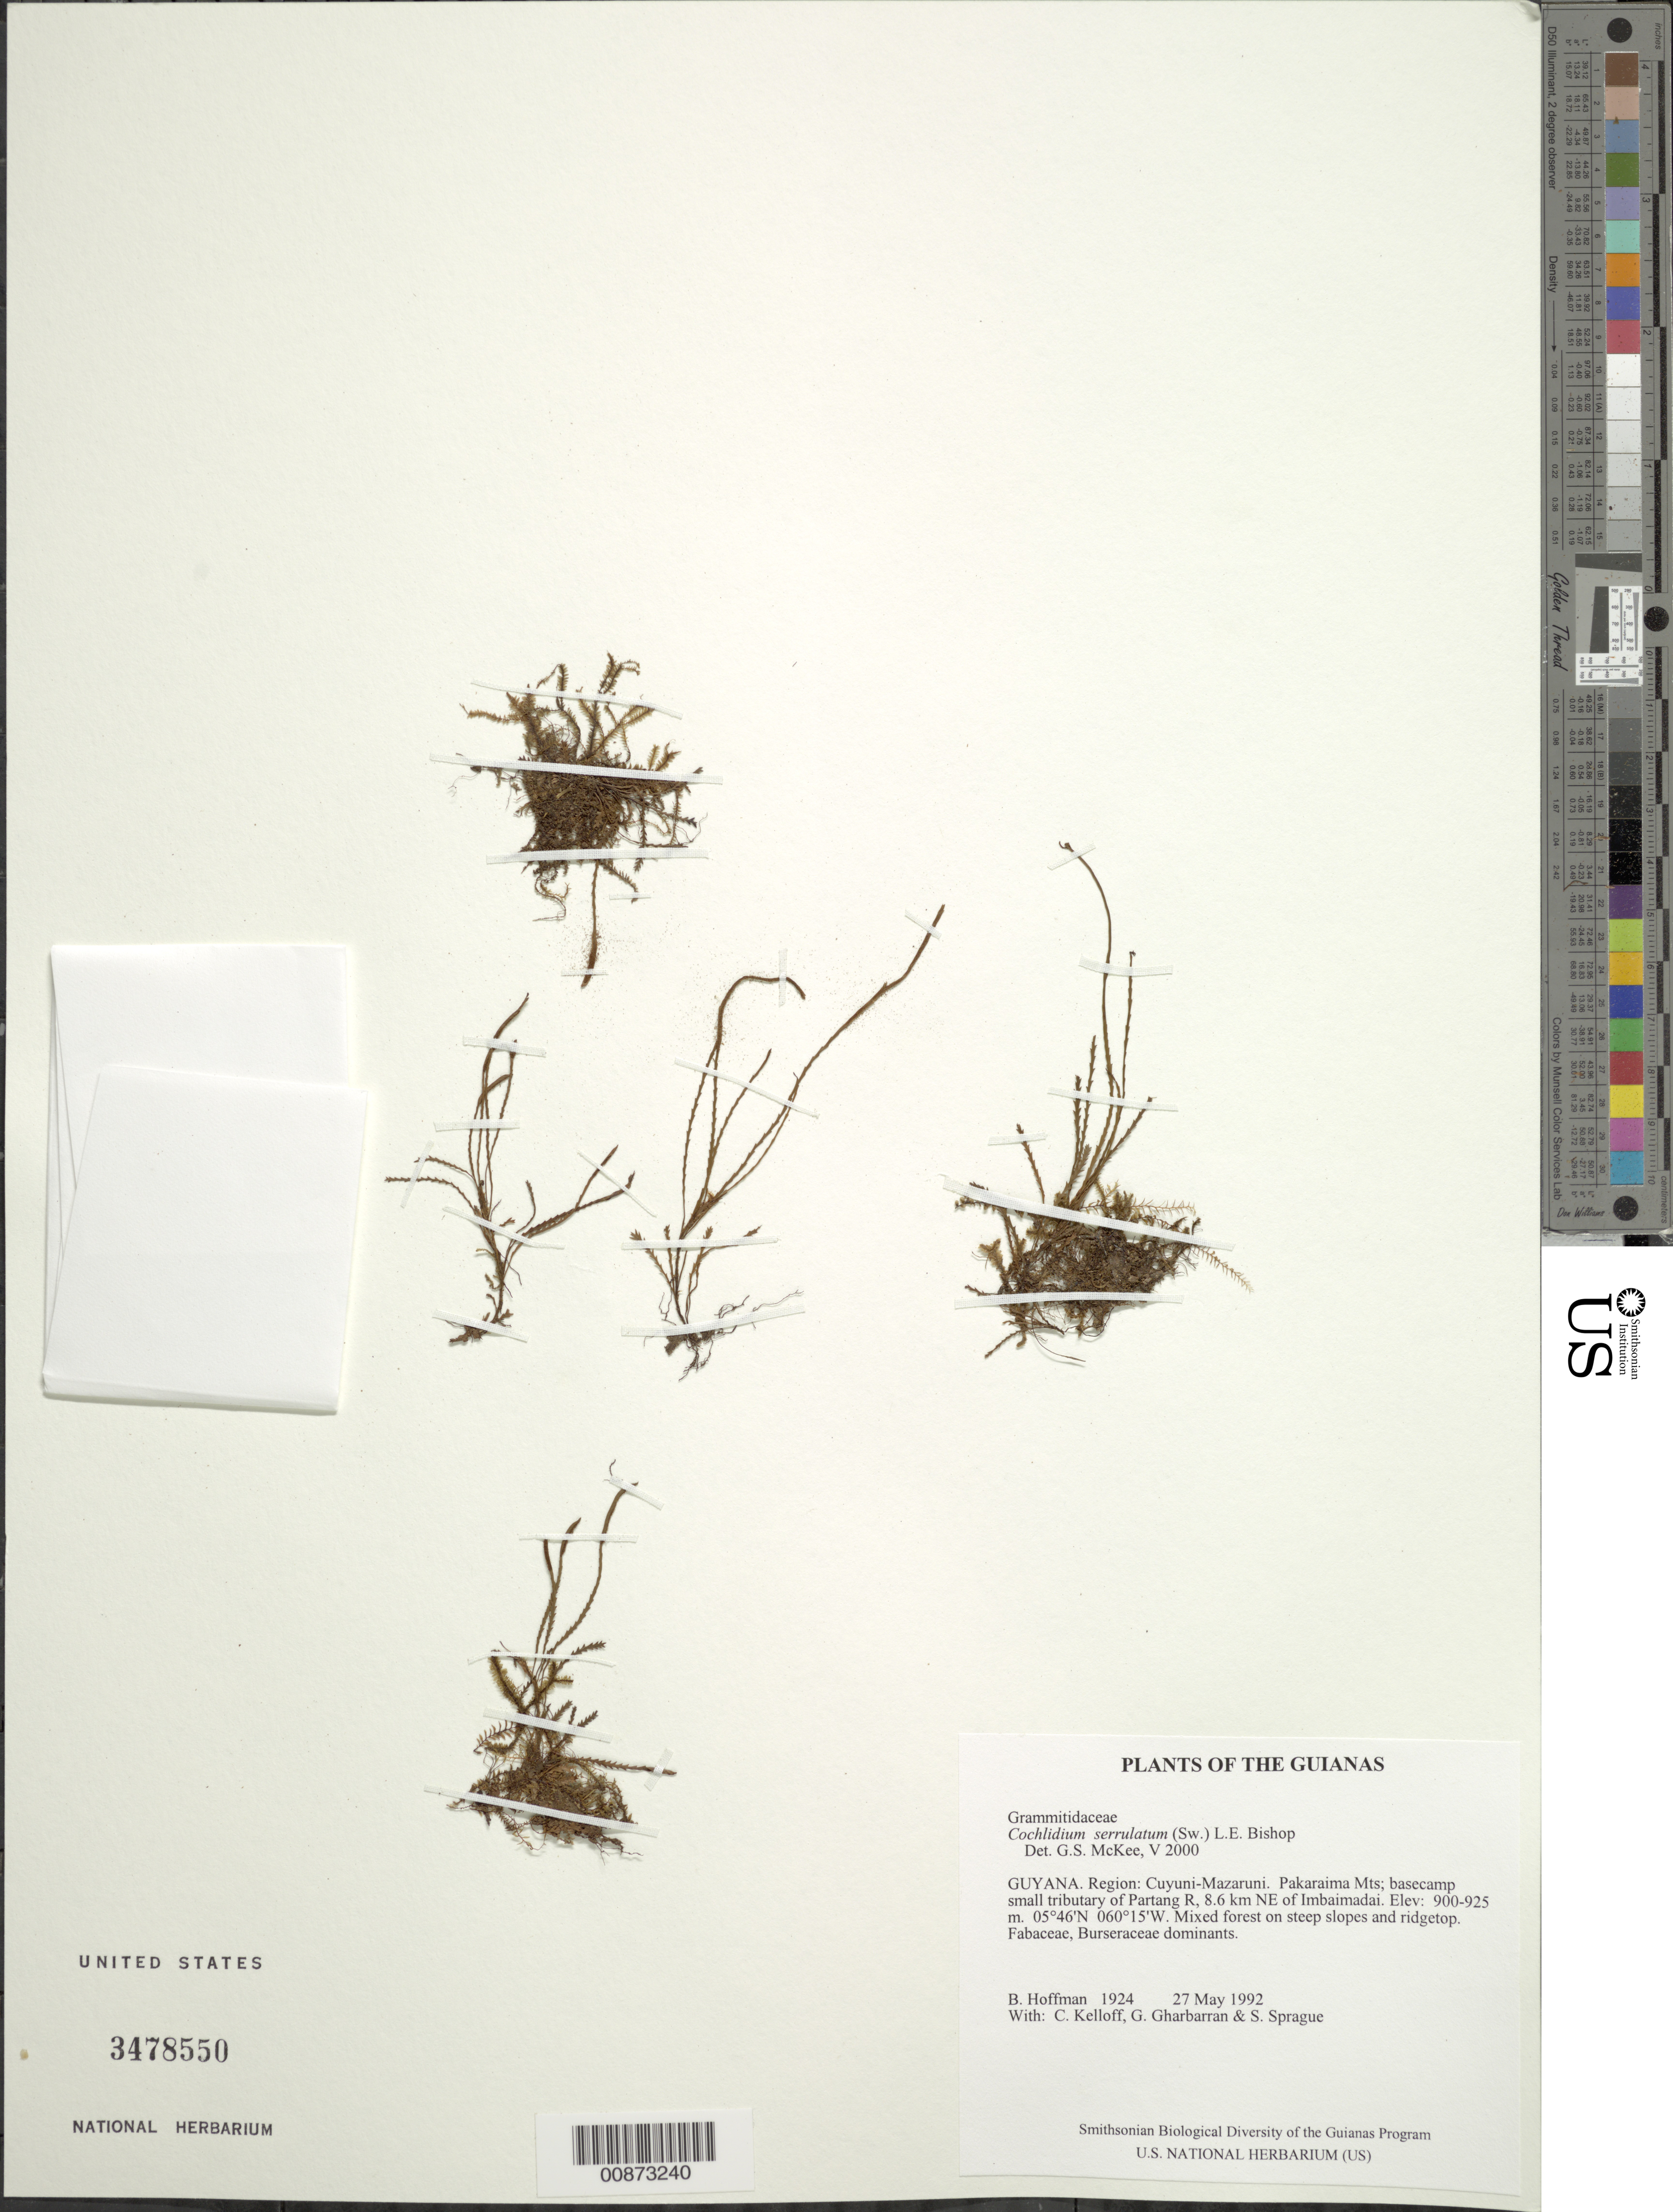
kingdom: Plantae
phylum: Tracheophyta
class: Polypodiopsida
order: Polypodiales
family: Polypodiaceae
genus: Cochlidium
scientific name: Cochlidium serrulatum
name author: (Sw.) L.E. Bishop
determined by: McKee, G. S., (US), NMNH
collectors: B. Hoffman, C. L. Kelloff, G. Gharbarran & S. Sprague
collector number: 1924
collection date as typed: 27 May 1992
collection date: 1992-05-27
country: Guyana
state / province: Cuyuni-Mazaruni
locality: Pakaraima Mts; basecamp on small tributary of Partang River, 8.6 km NE of Imbaimadai, 2 km W of basecamp on peak marked 2840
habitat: Mixed forest on steep slopes and ridgetop. Fabaceae, Burseraceae dominants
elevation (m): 900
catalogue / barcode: US 3478550